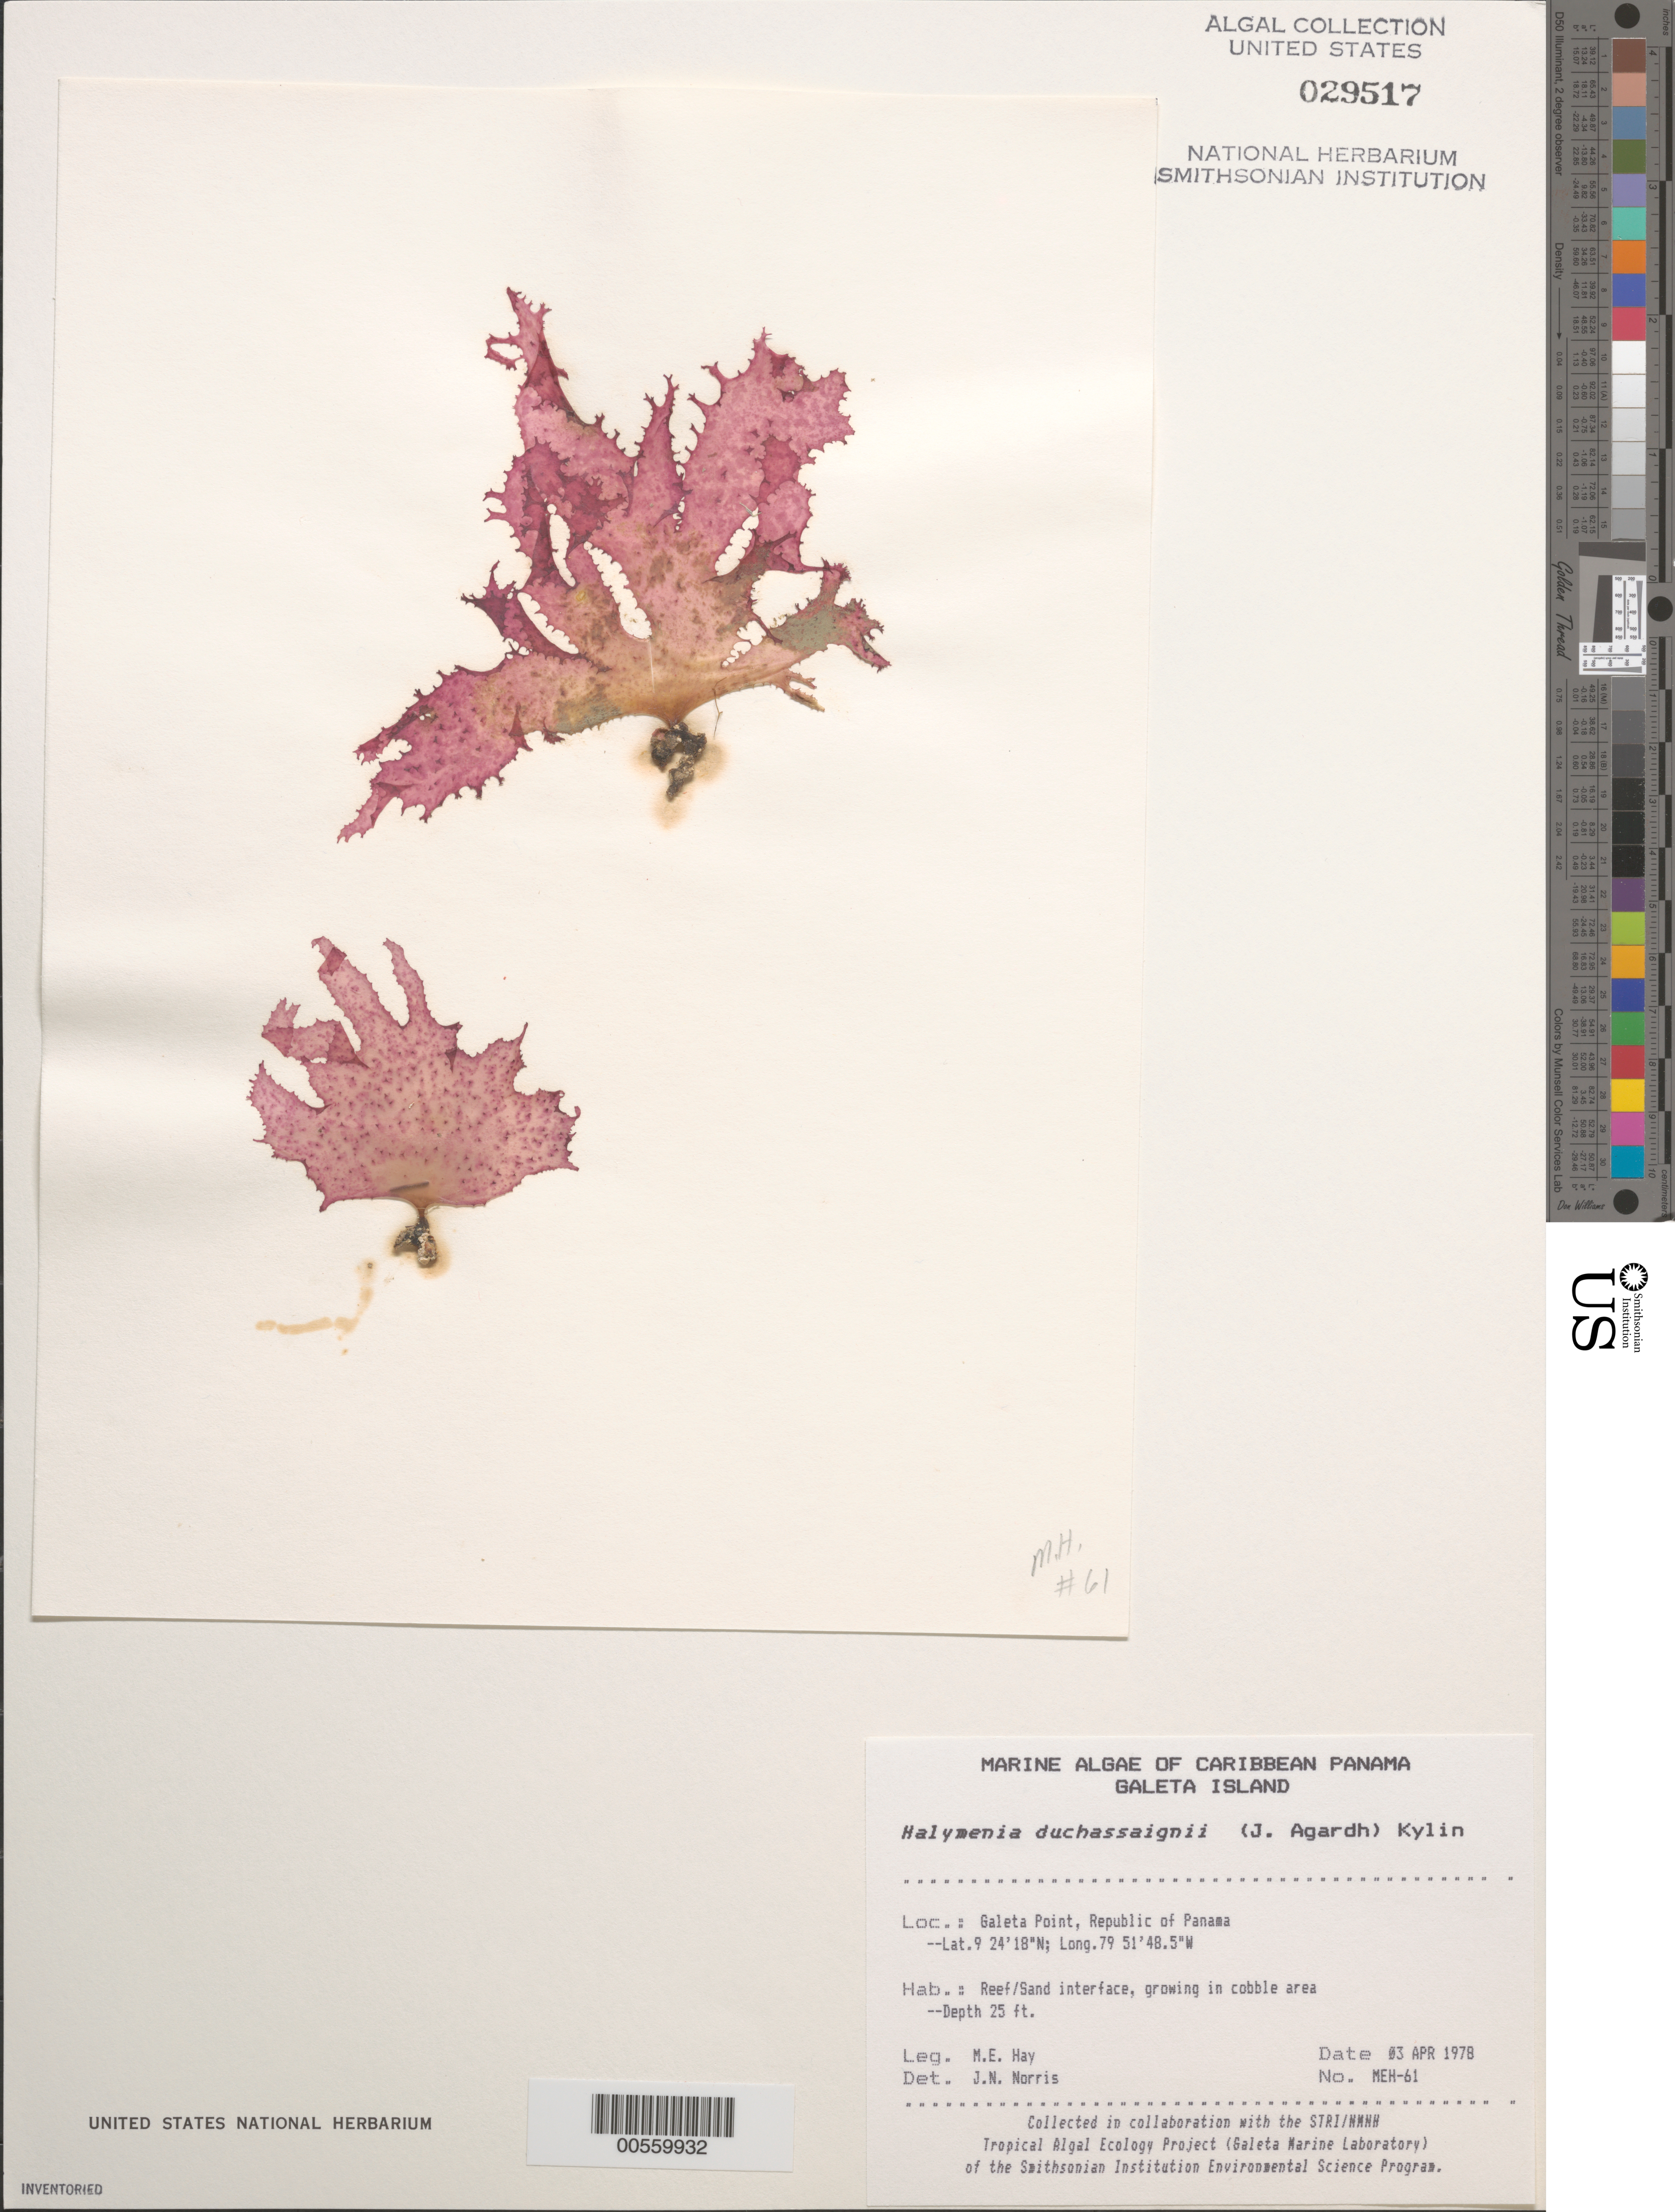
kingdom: Plantae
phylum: Rhodophyta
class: Florideophyceae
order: Halymeniales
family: Halymeniaceae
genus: Halymenia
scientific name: Halymenia duchassaignii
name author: (J. Agardh) Kylin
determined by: Norris, James N.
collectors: M. E. Hay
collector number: MEH-61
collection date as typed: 03 Apr 1978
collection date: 1978-04-03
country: Panama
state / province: Colón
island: Galeta Island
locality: Galeta Point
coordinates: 9 24' 18" N, 79 51' 48.5" W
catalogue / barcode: US 29517